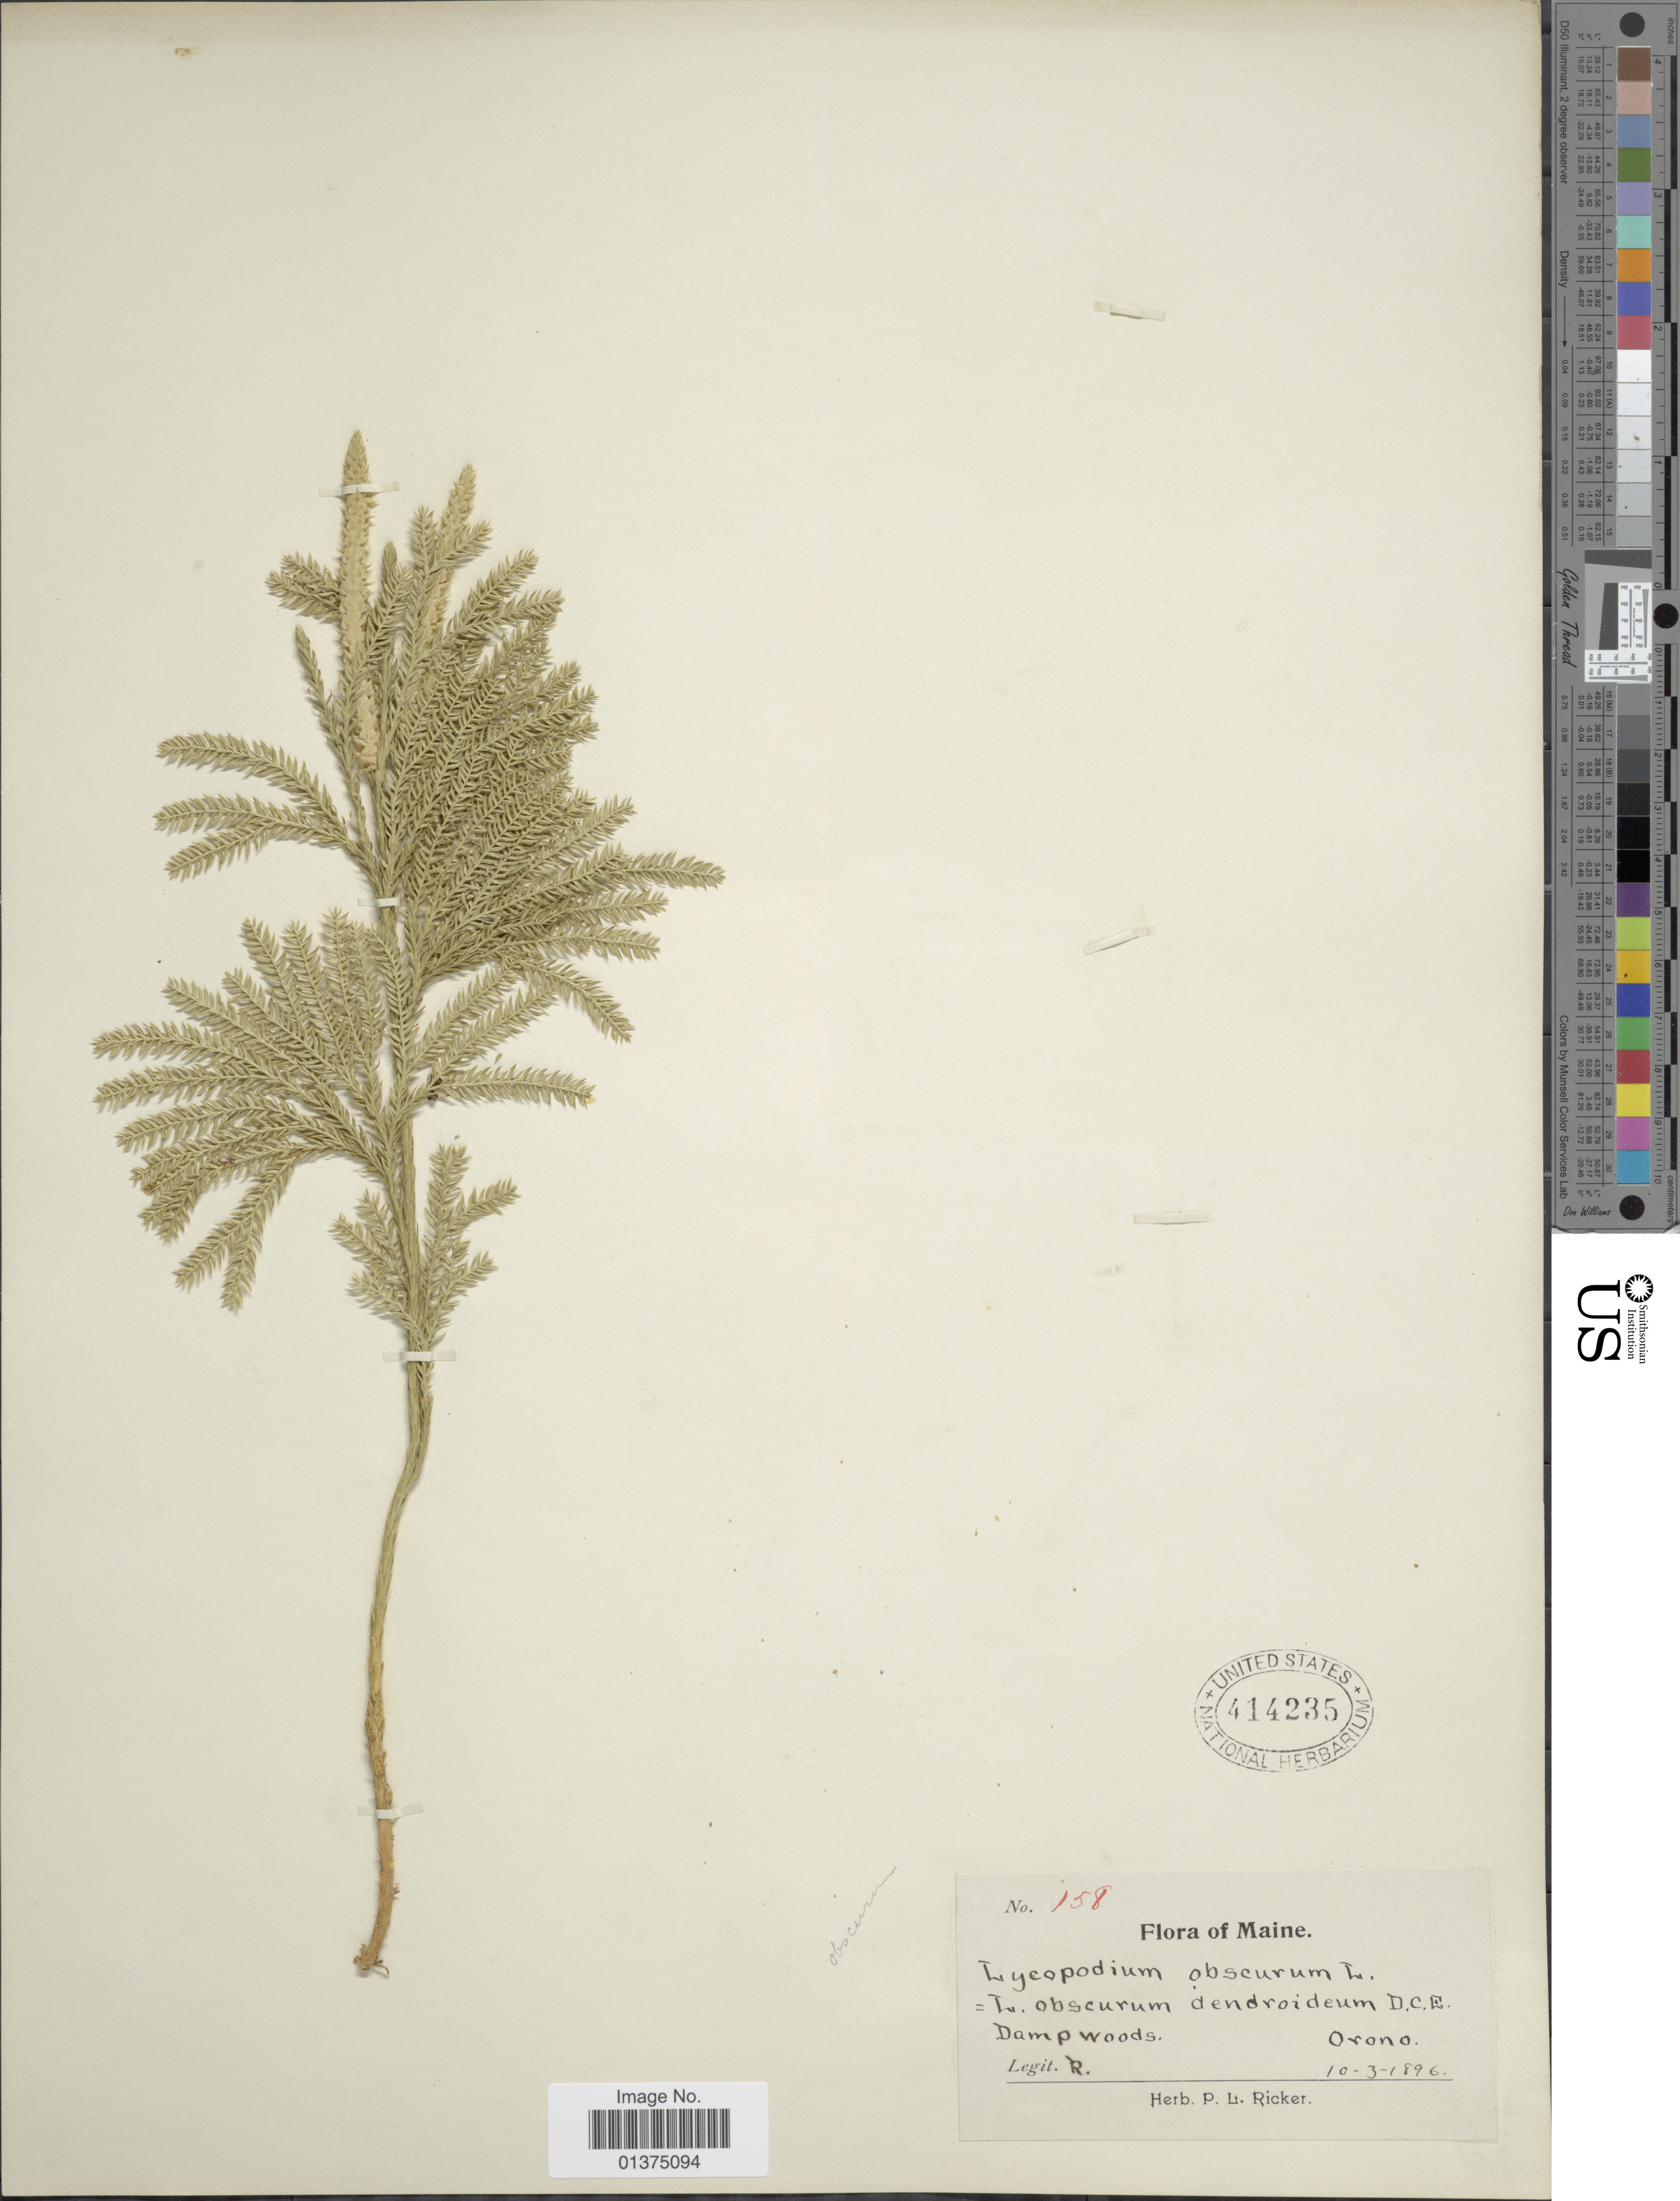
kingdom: Plantae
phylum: Tracheophyta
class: Lycopodiopsida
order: Lycopodiales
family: Lycopodiaceae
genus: Dendrolycopodium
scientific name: Dendrolycopodium dendroideum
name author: (Michx.) A. Haines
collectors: P. Ricker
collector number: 158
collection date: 1896-03-10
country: United States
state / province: Maine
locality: Orono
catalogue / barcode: US 414235